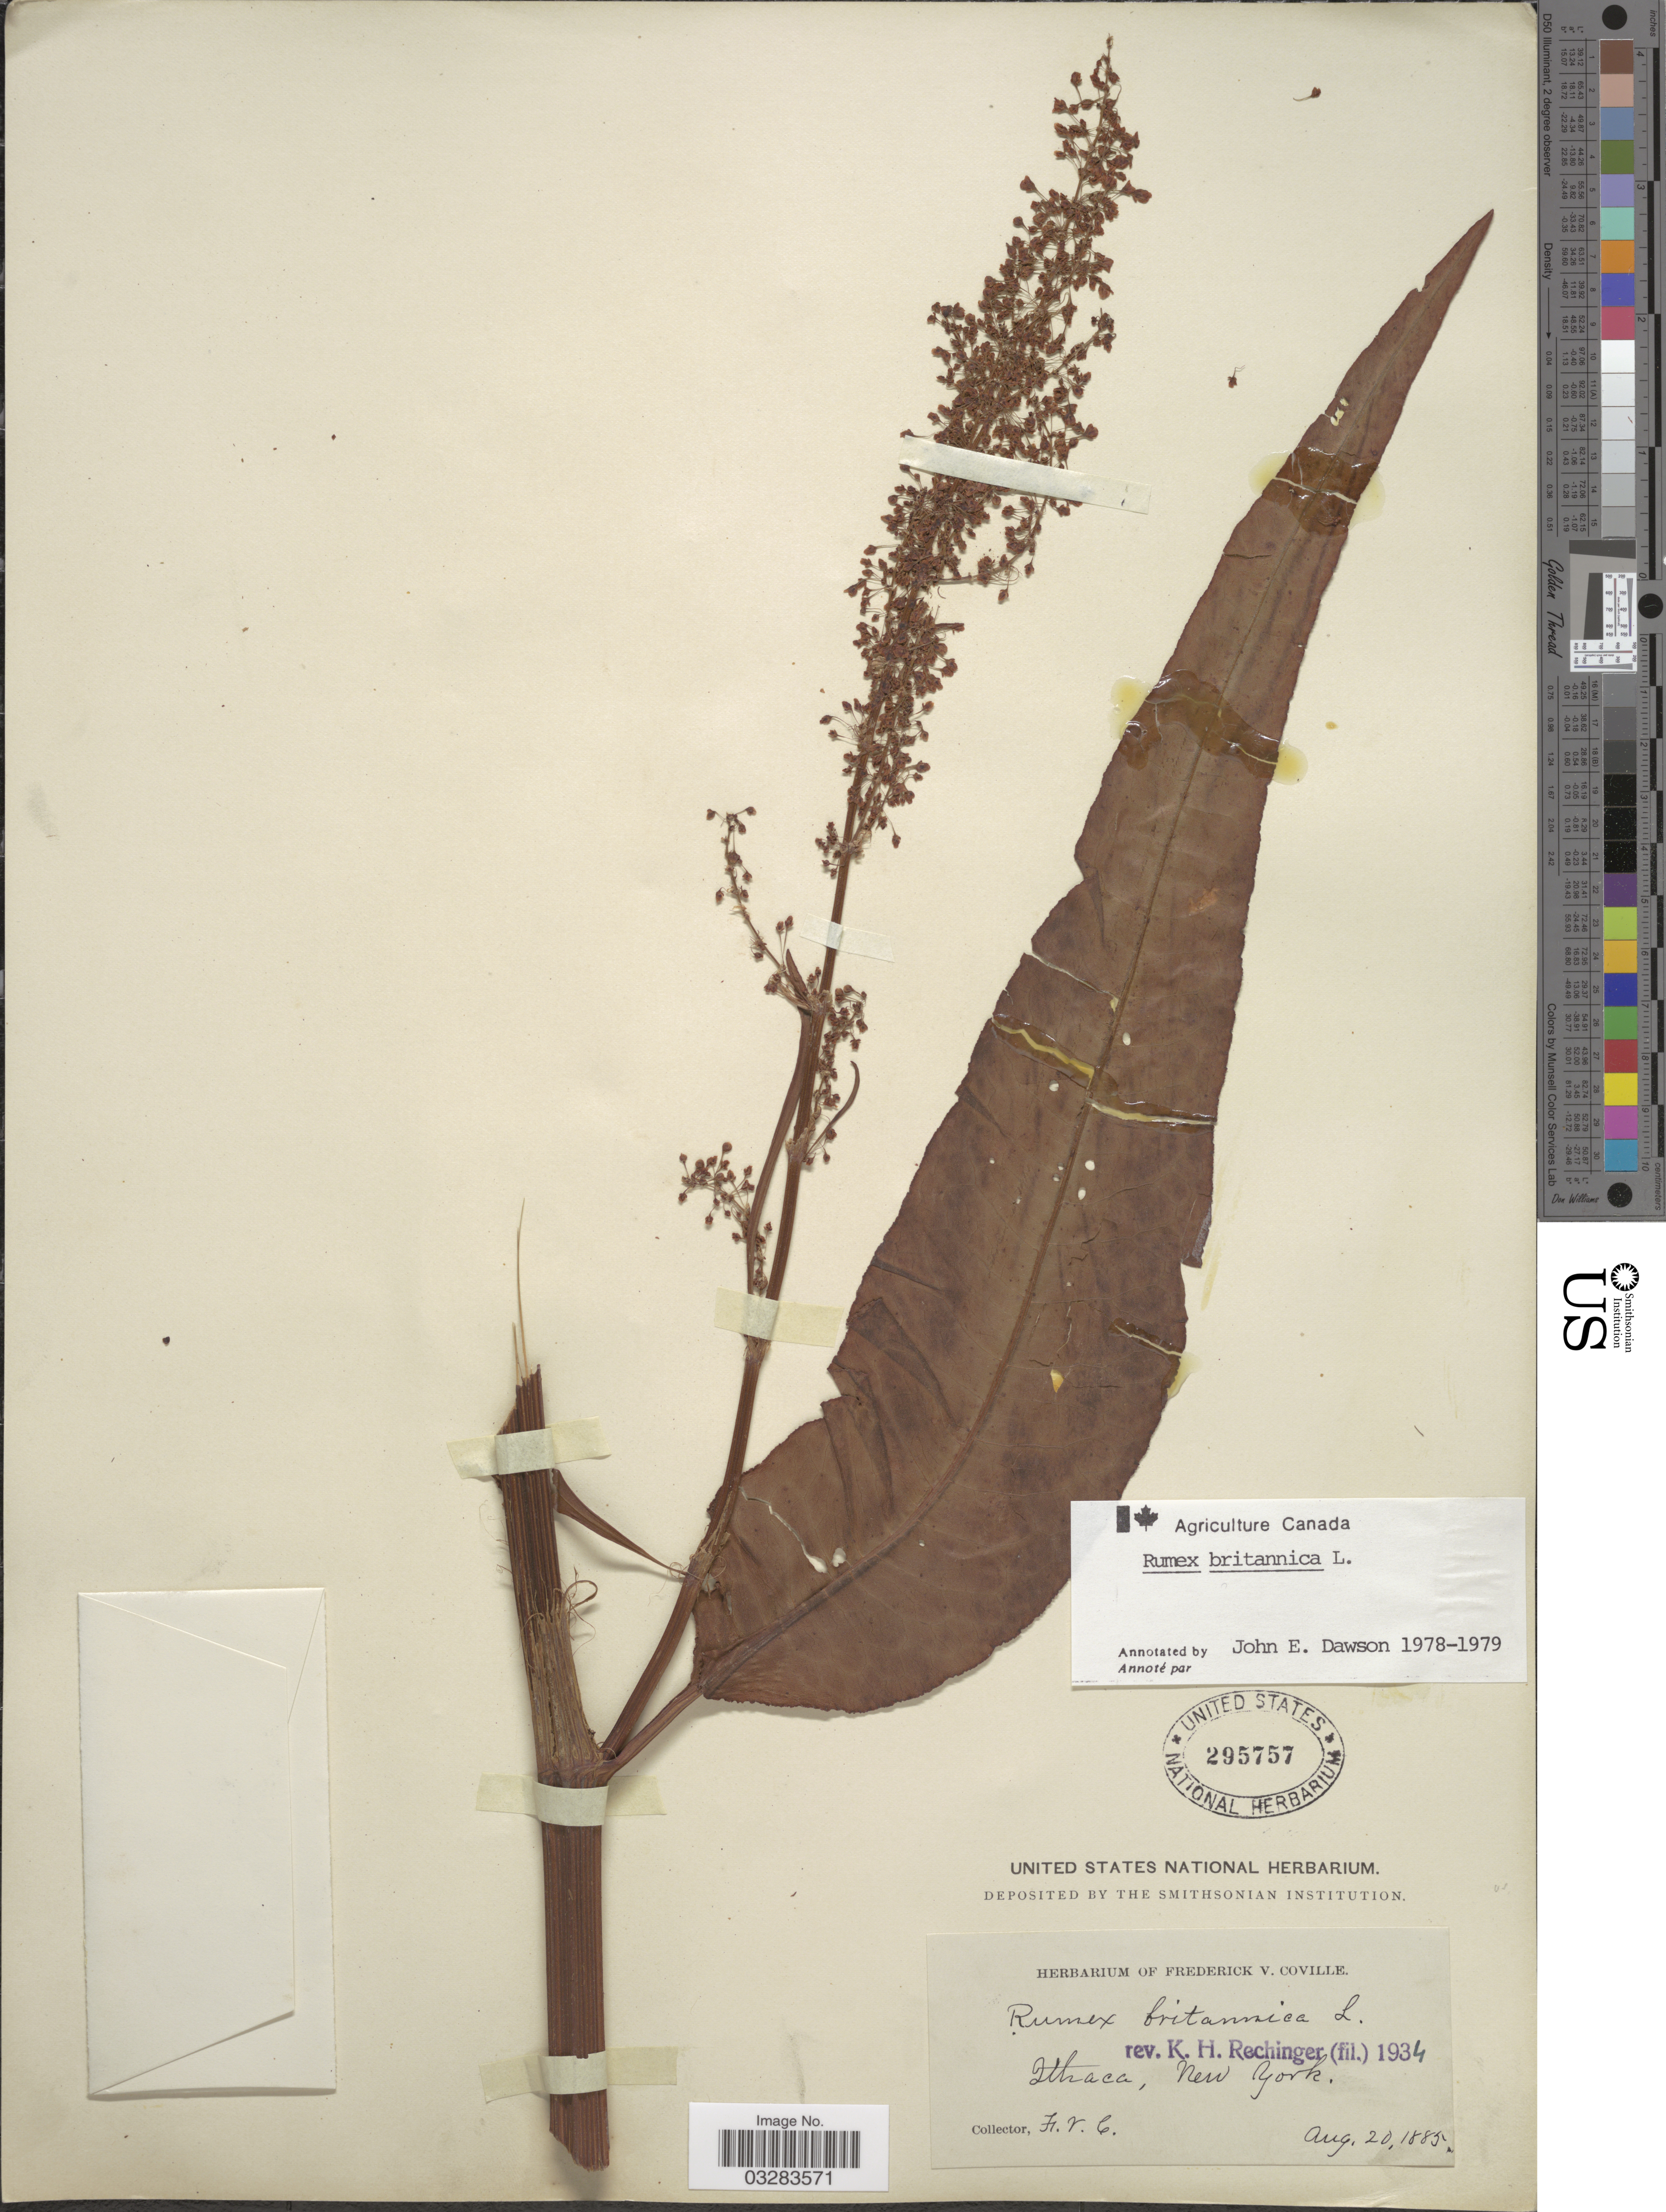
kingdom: Plantae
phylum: Tracheophyta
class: Magnoliopsida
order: Caryophyllales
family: Polygonaceae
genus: Rumex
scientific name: Rumex britannica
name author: L.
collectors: F. V. Coville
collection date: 1885-08-20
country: United States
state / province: New York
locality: Ithaca.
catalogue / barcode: US 295757